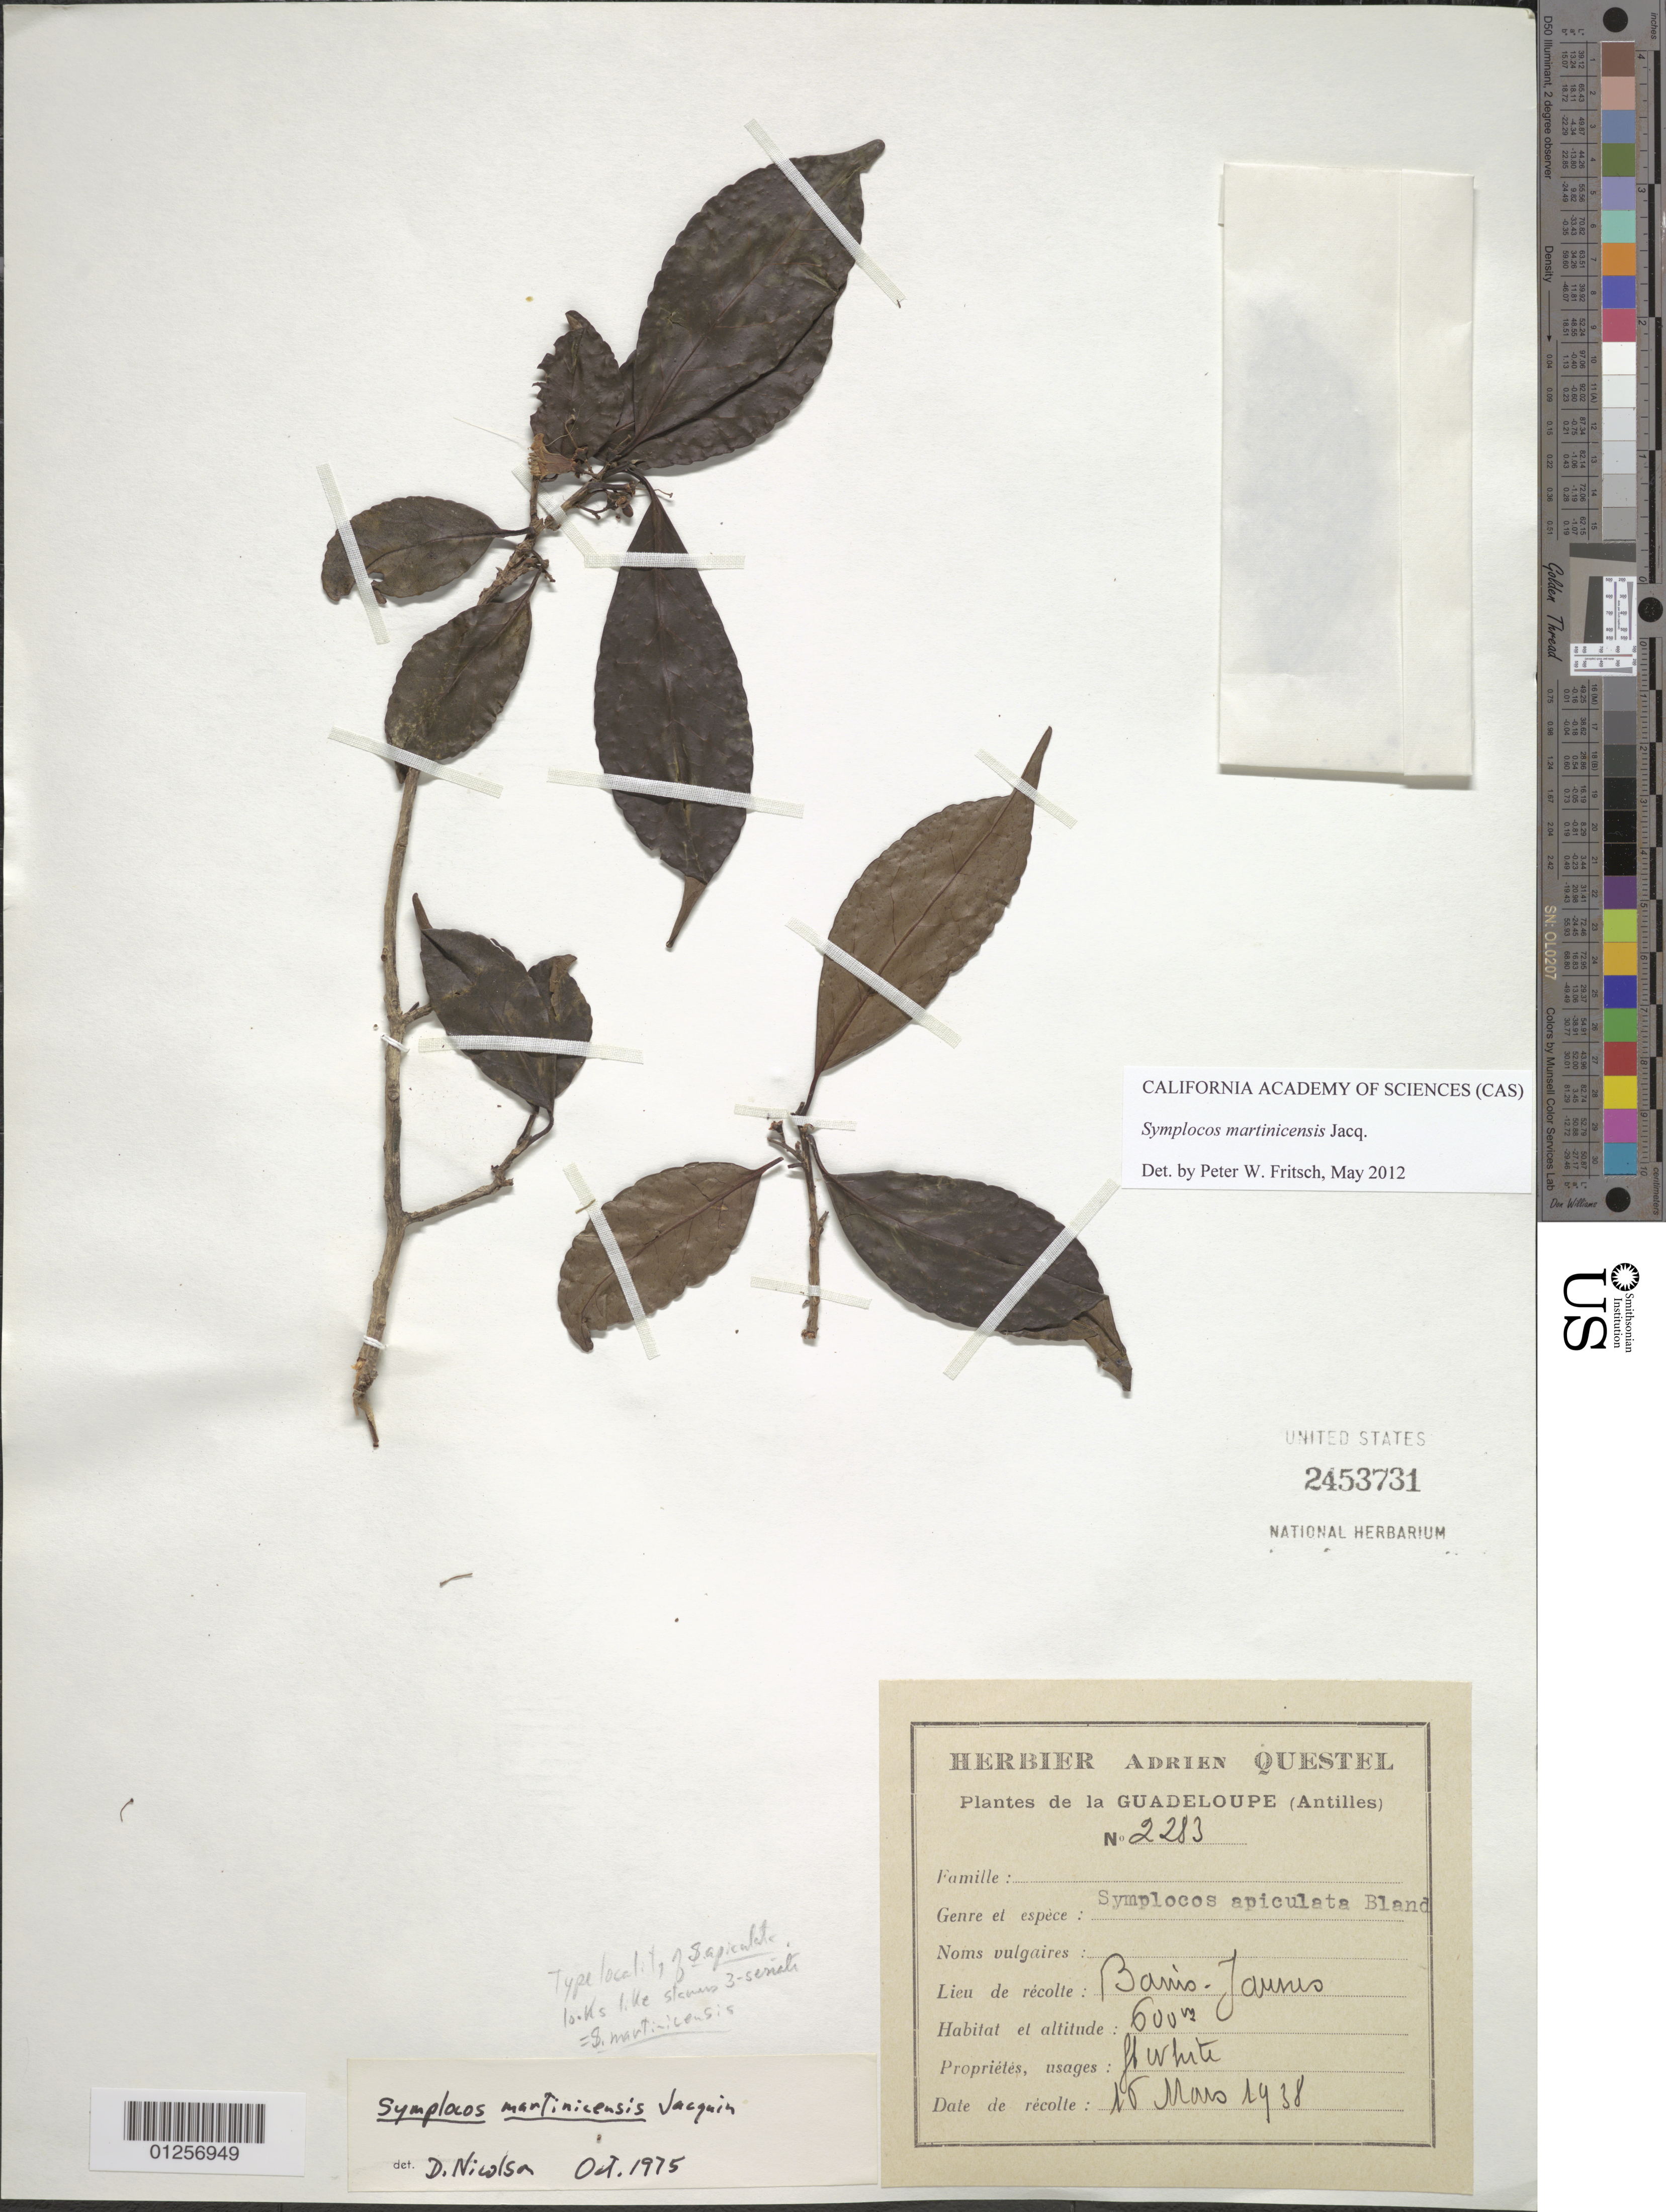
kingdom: Plantae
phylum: Tracheophyta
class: Magnoliopsida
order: Ericales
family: Symplocaceae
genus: Symplocos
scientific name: Symplocos martinicensis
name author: Jacq.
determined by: Fritsch, Peter W.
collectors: A. Questel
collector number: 2283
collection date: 1938-03-16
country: Guadeloupe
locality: Baines Jaunes.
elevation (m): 600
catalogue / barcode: US 2453731